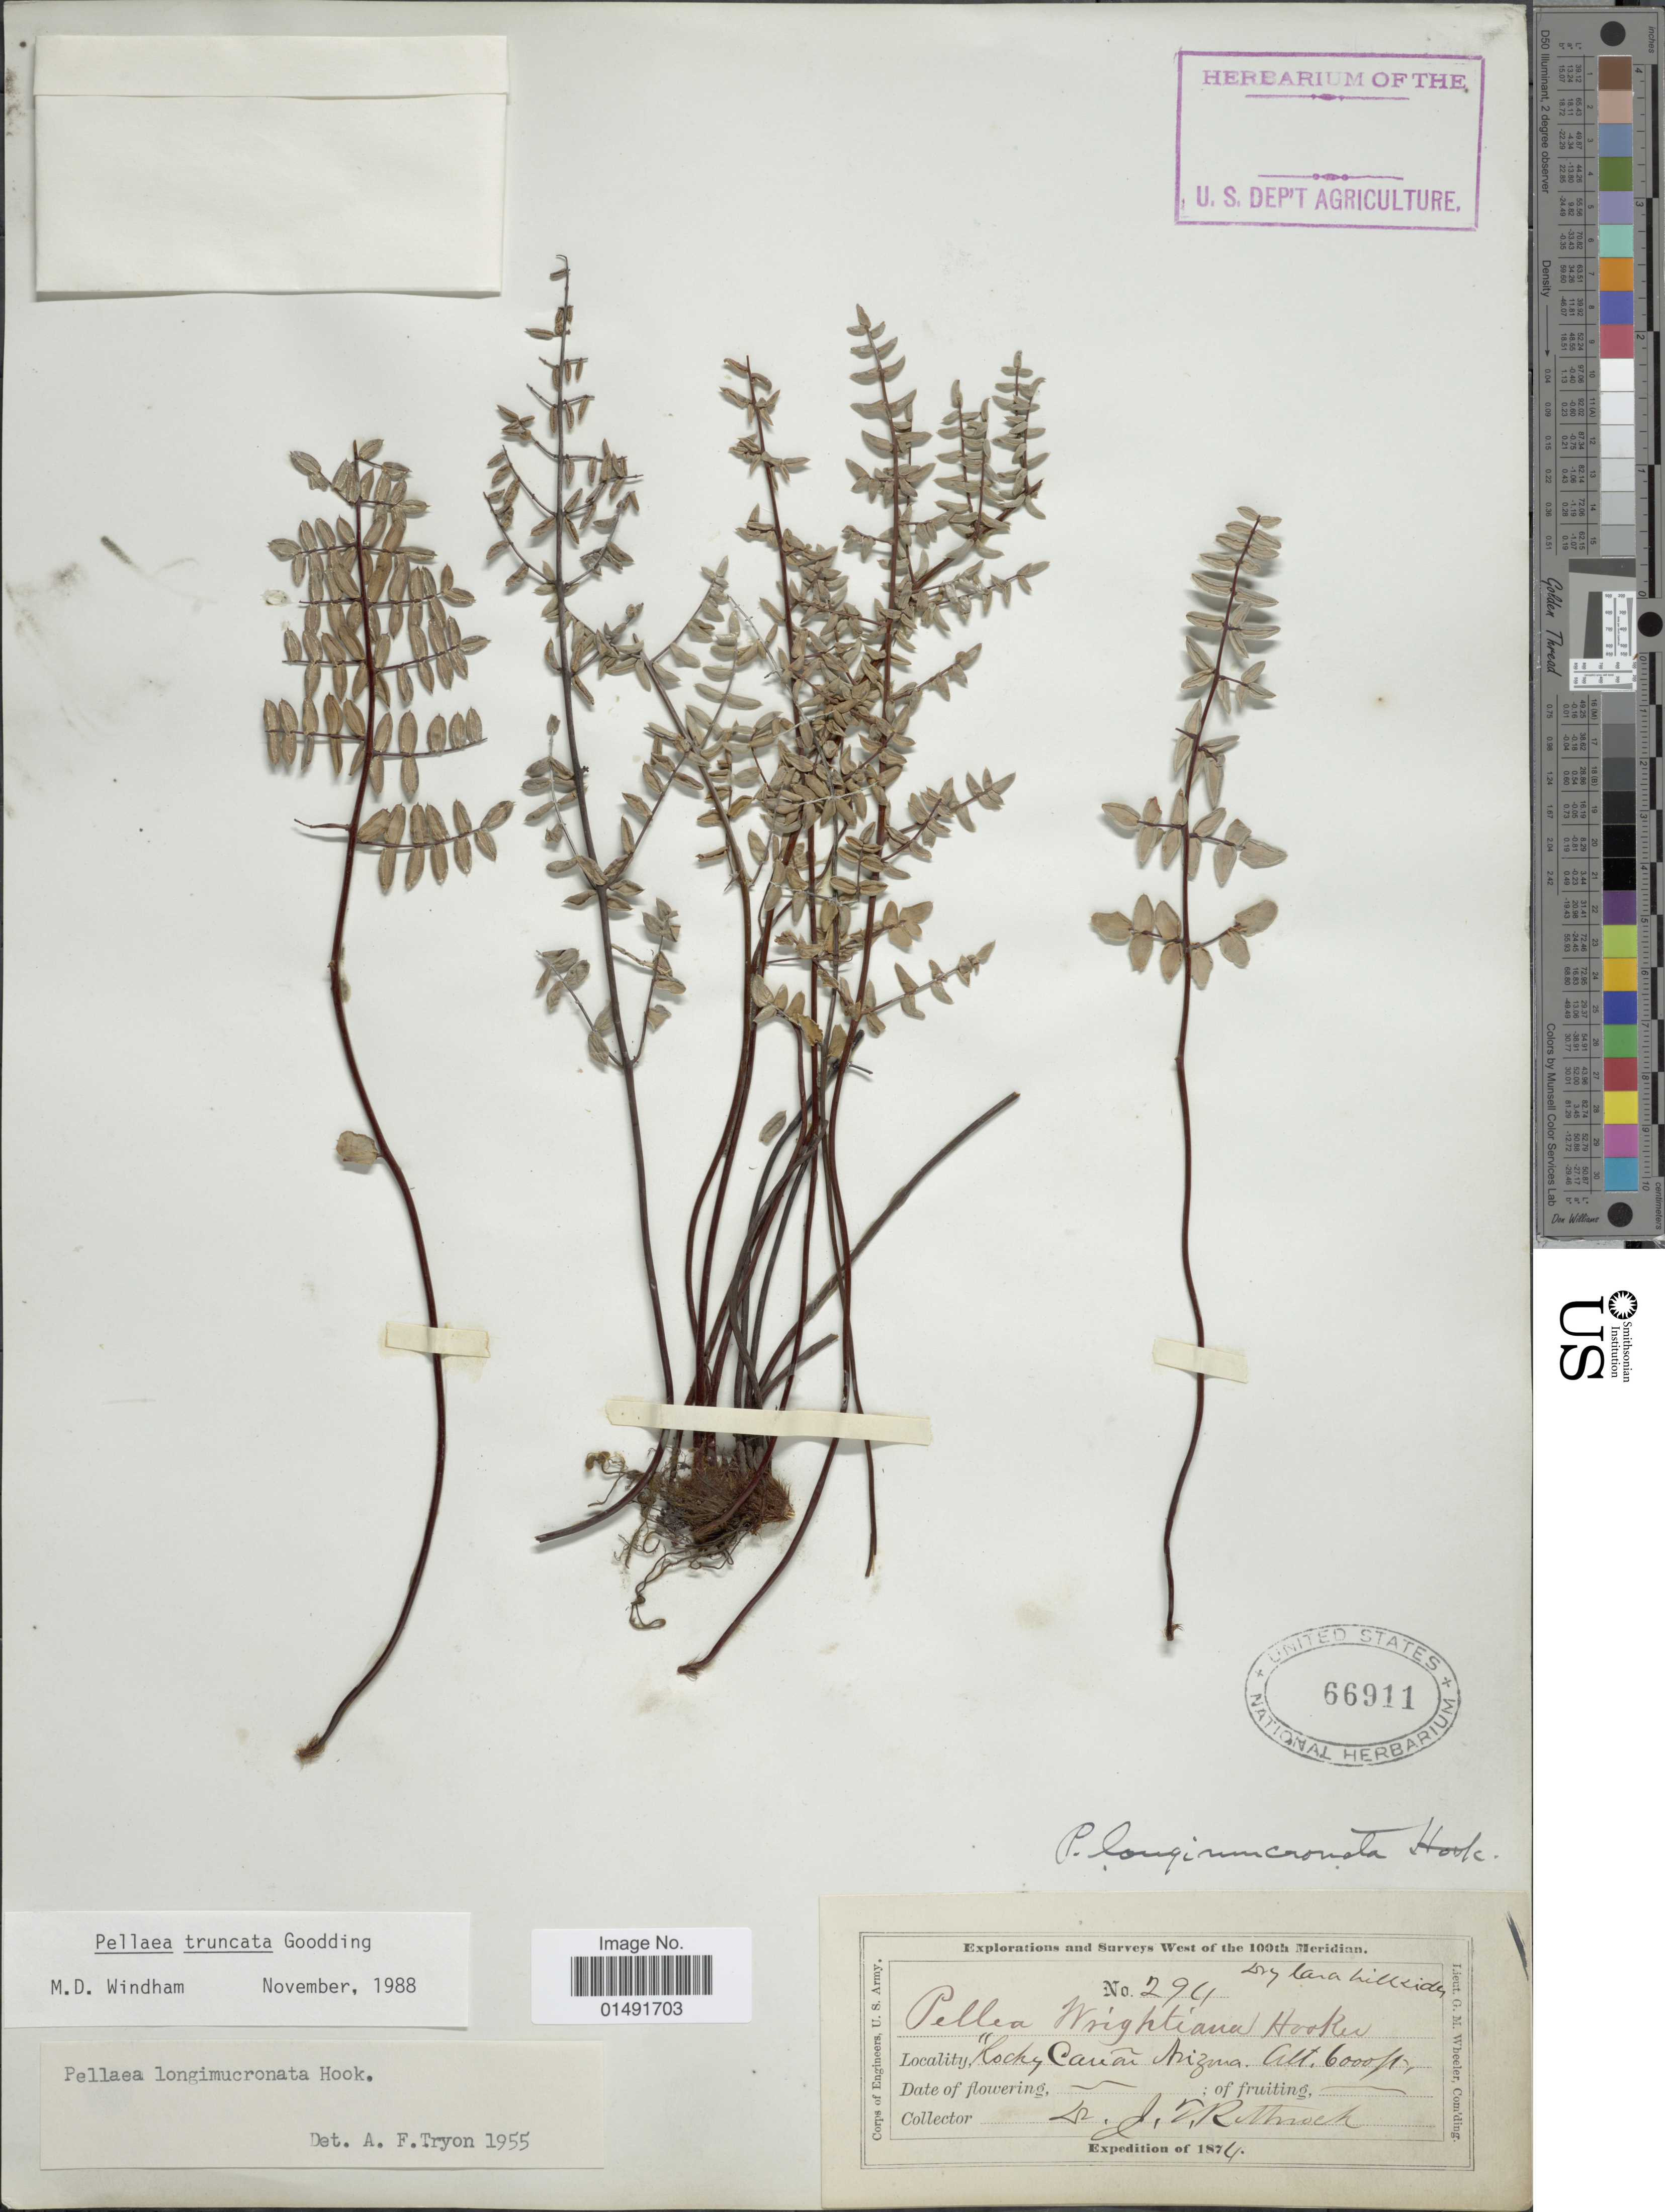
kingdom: Plantae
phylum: Tracheophyta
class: Polypodiopsida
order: Polypodiales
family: Pteridaceae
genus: Pellaea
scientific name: Pellaea truncata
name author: Goodd.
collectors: J. T. Rothrock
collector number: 294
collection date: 1874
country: United States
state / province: Arizona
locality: Rocky Cañon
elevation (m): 1829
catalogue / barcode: US 66911